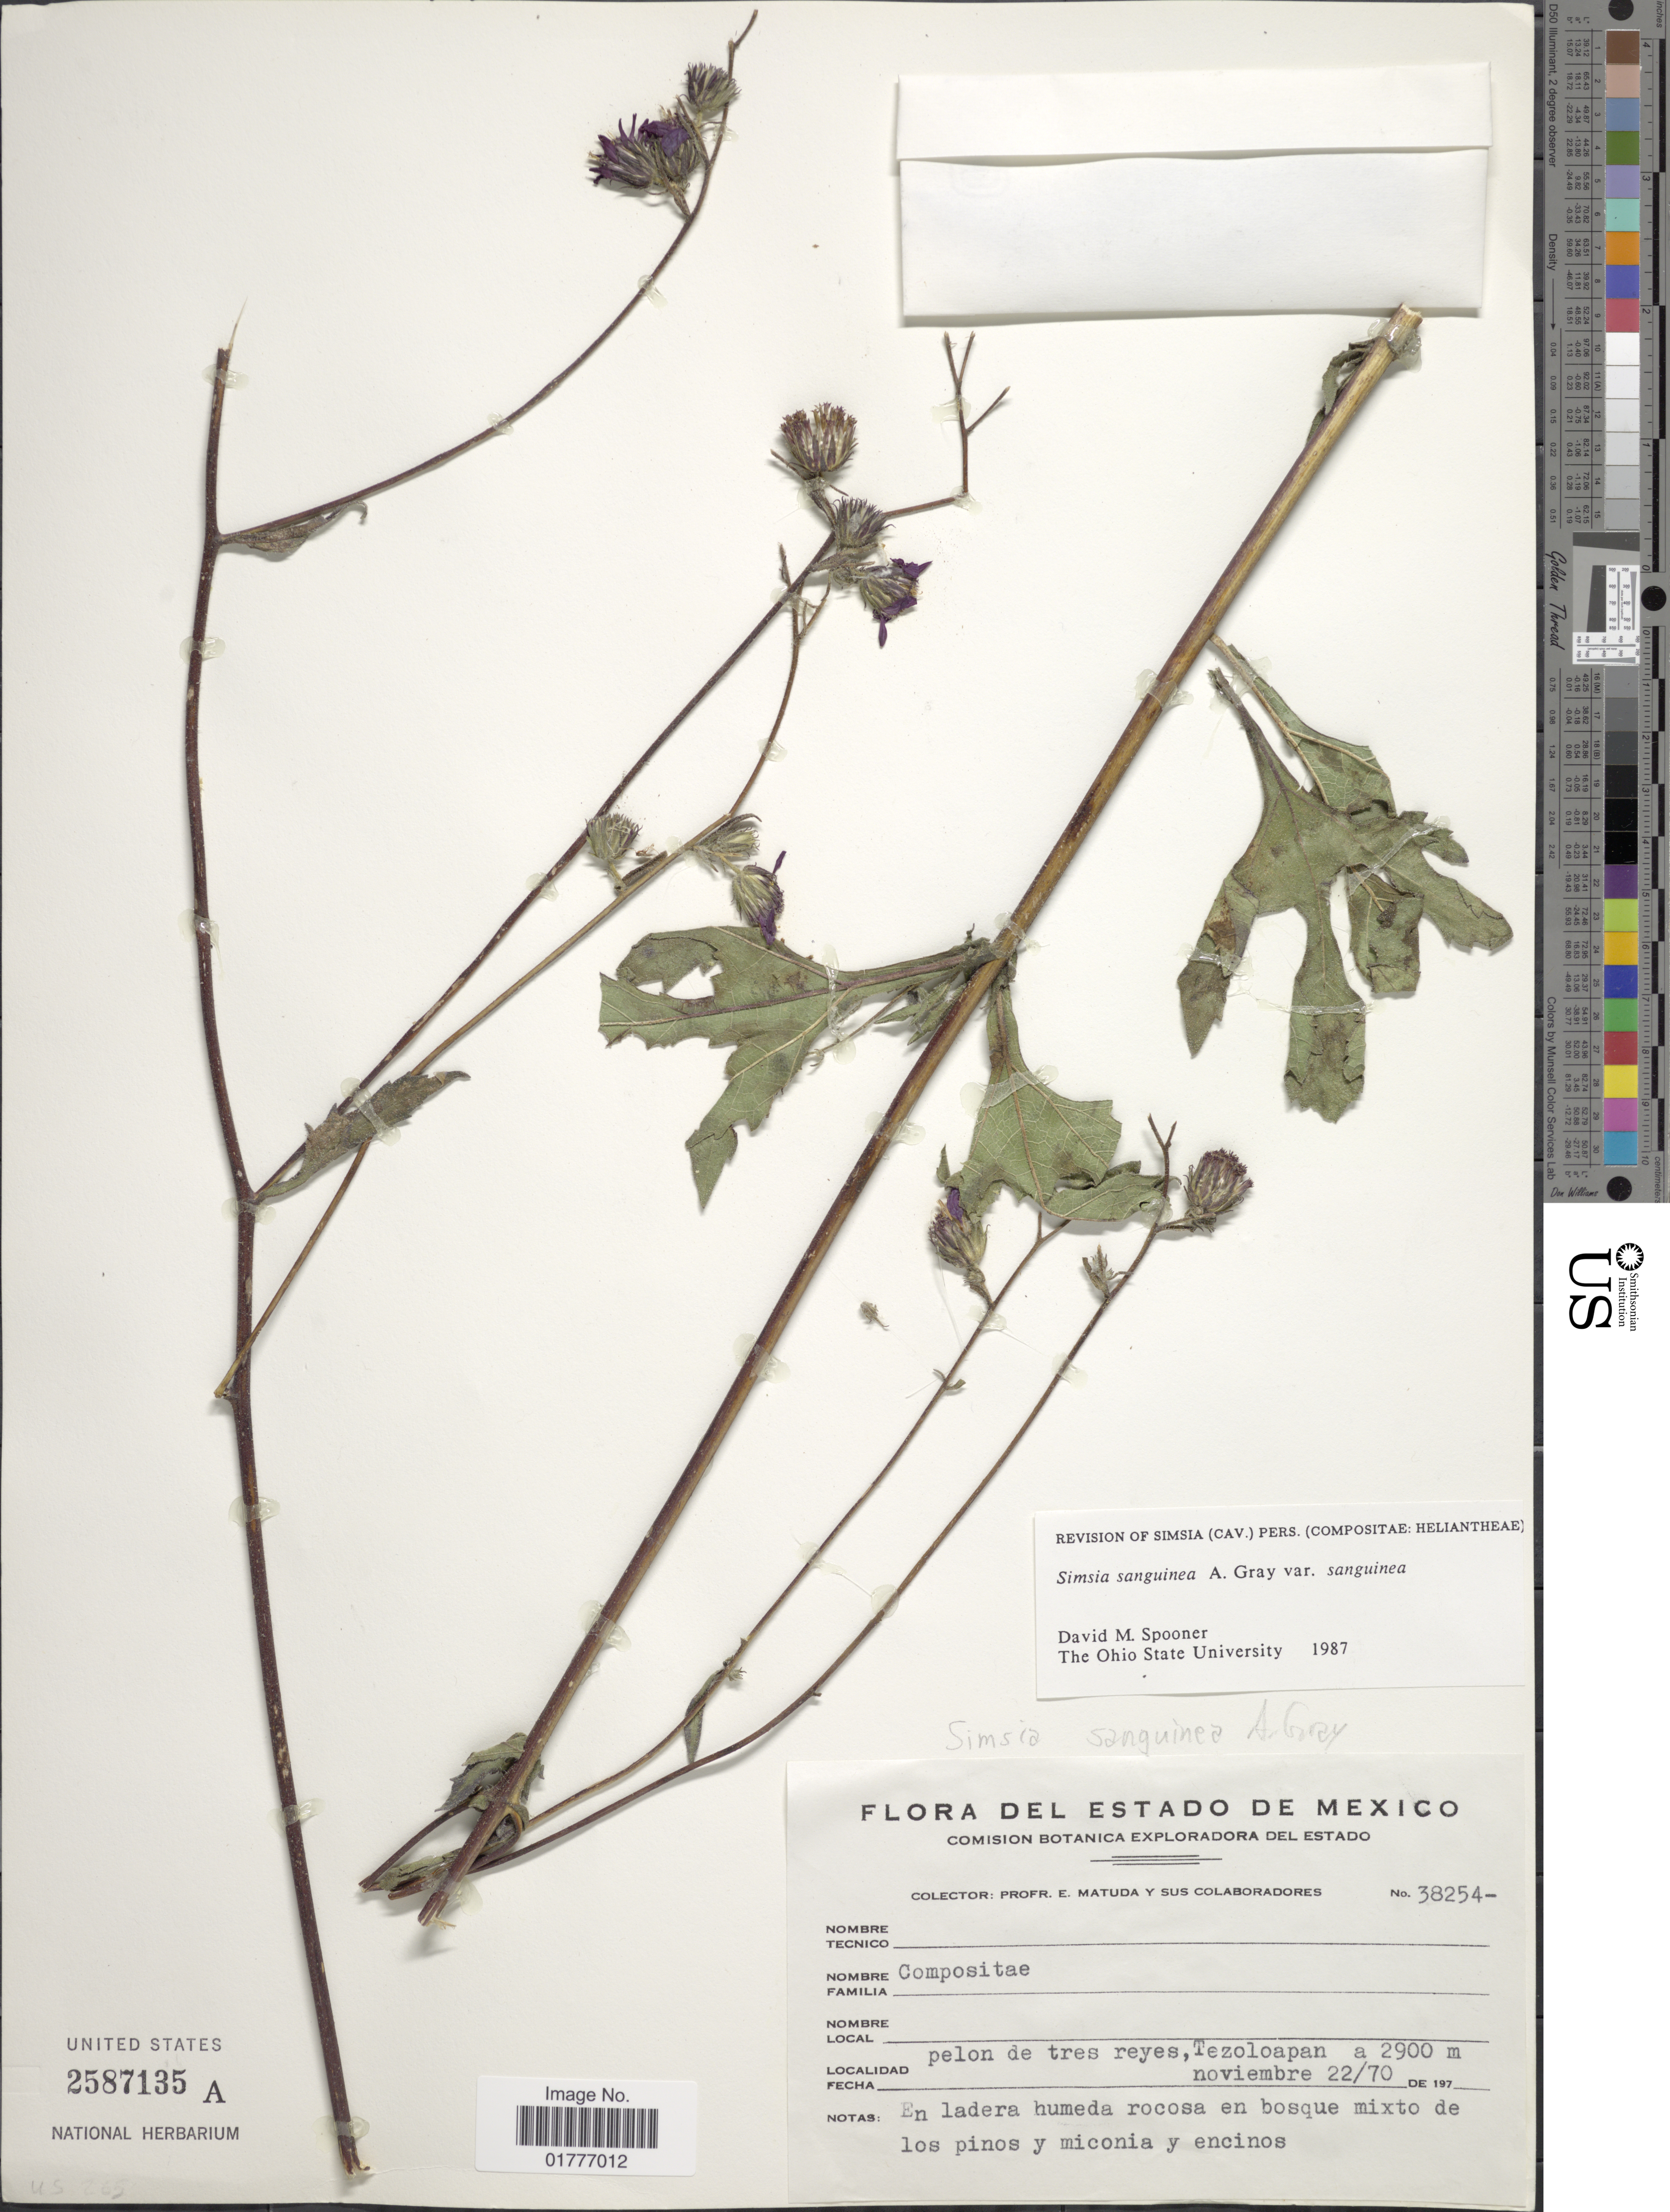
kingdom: Plantae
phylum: Tracheophyta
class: Magnoliopsida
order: Asterales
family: Asteraceae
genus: Simsia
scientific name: Simsia sanguinea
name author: A. Gray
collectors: E. Matuda & et al.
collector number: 38254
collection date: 1970-11-22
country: Mexico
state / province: México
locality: Del Estado De Mexico, Pelon de tres reyes, Tezoloapan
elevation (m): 2900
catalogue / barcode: US 2587135A